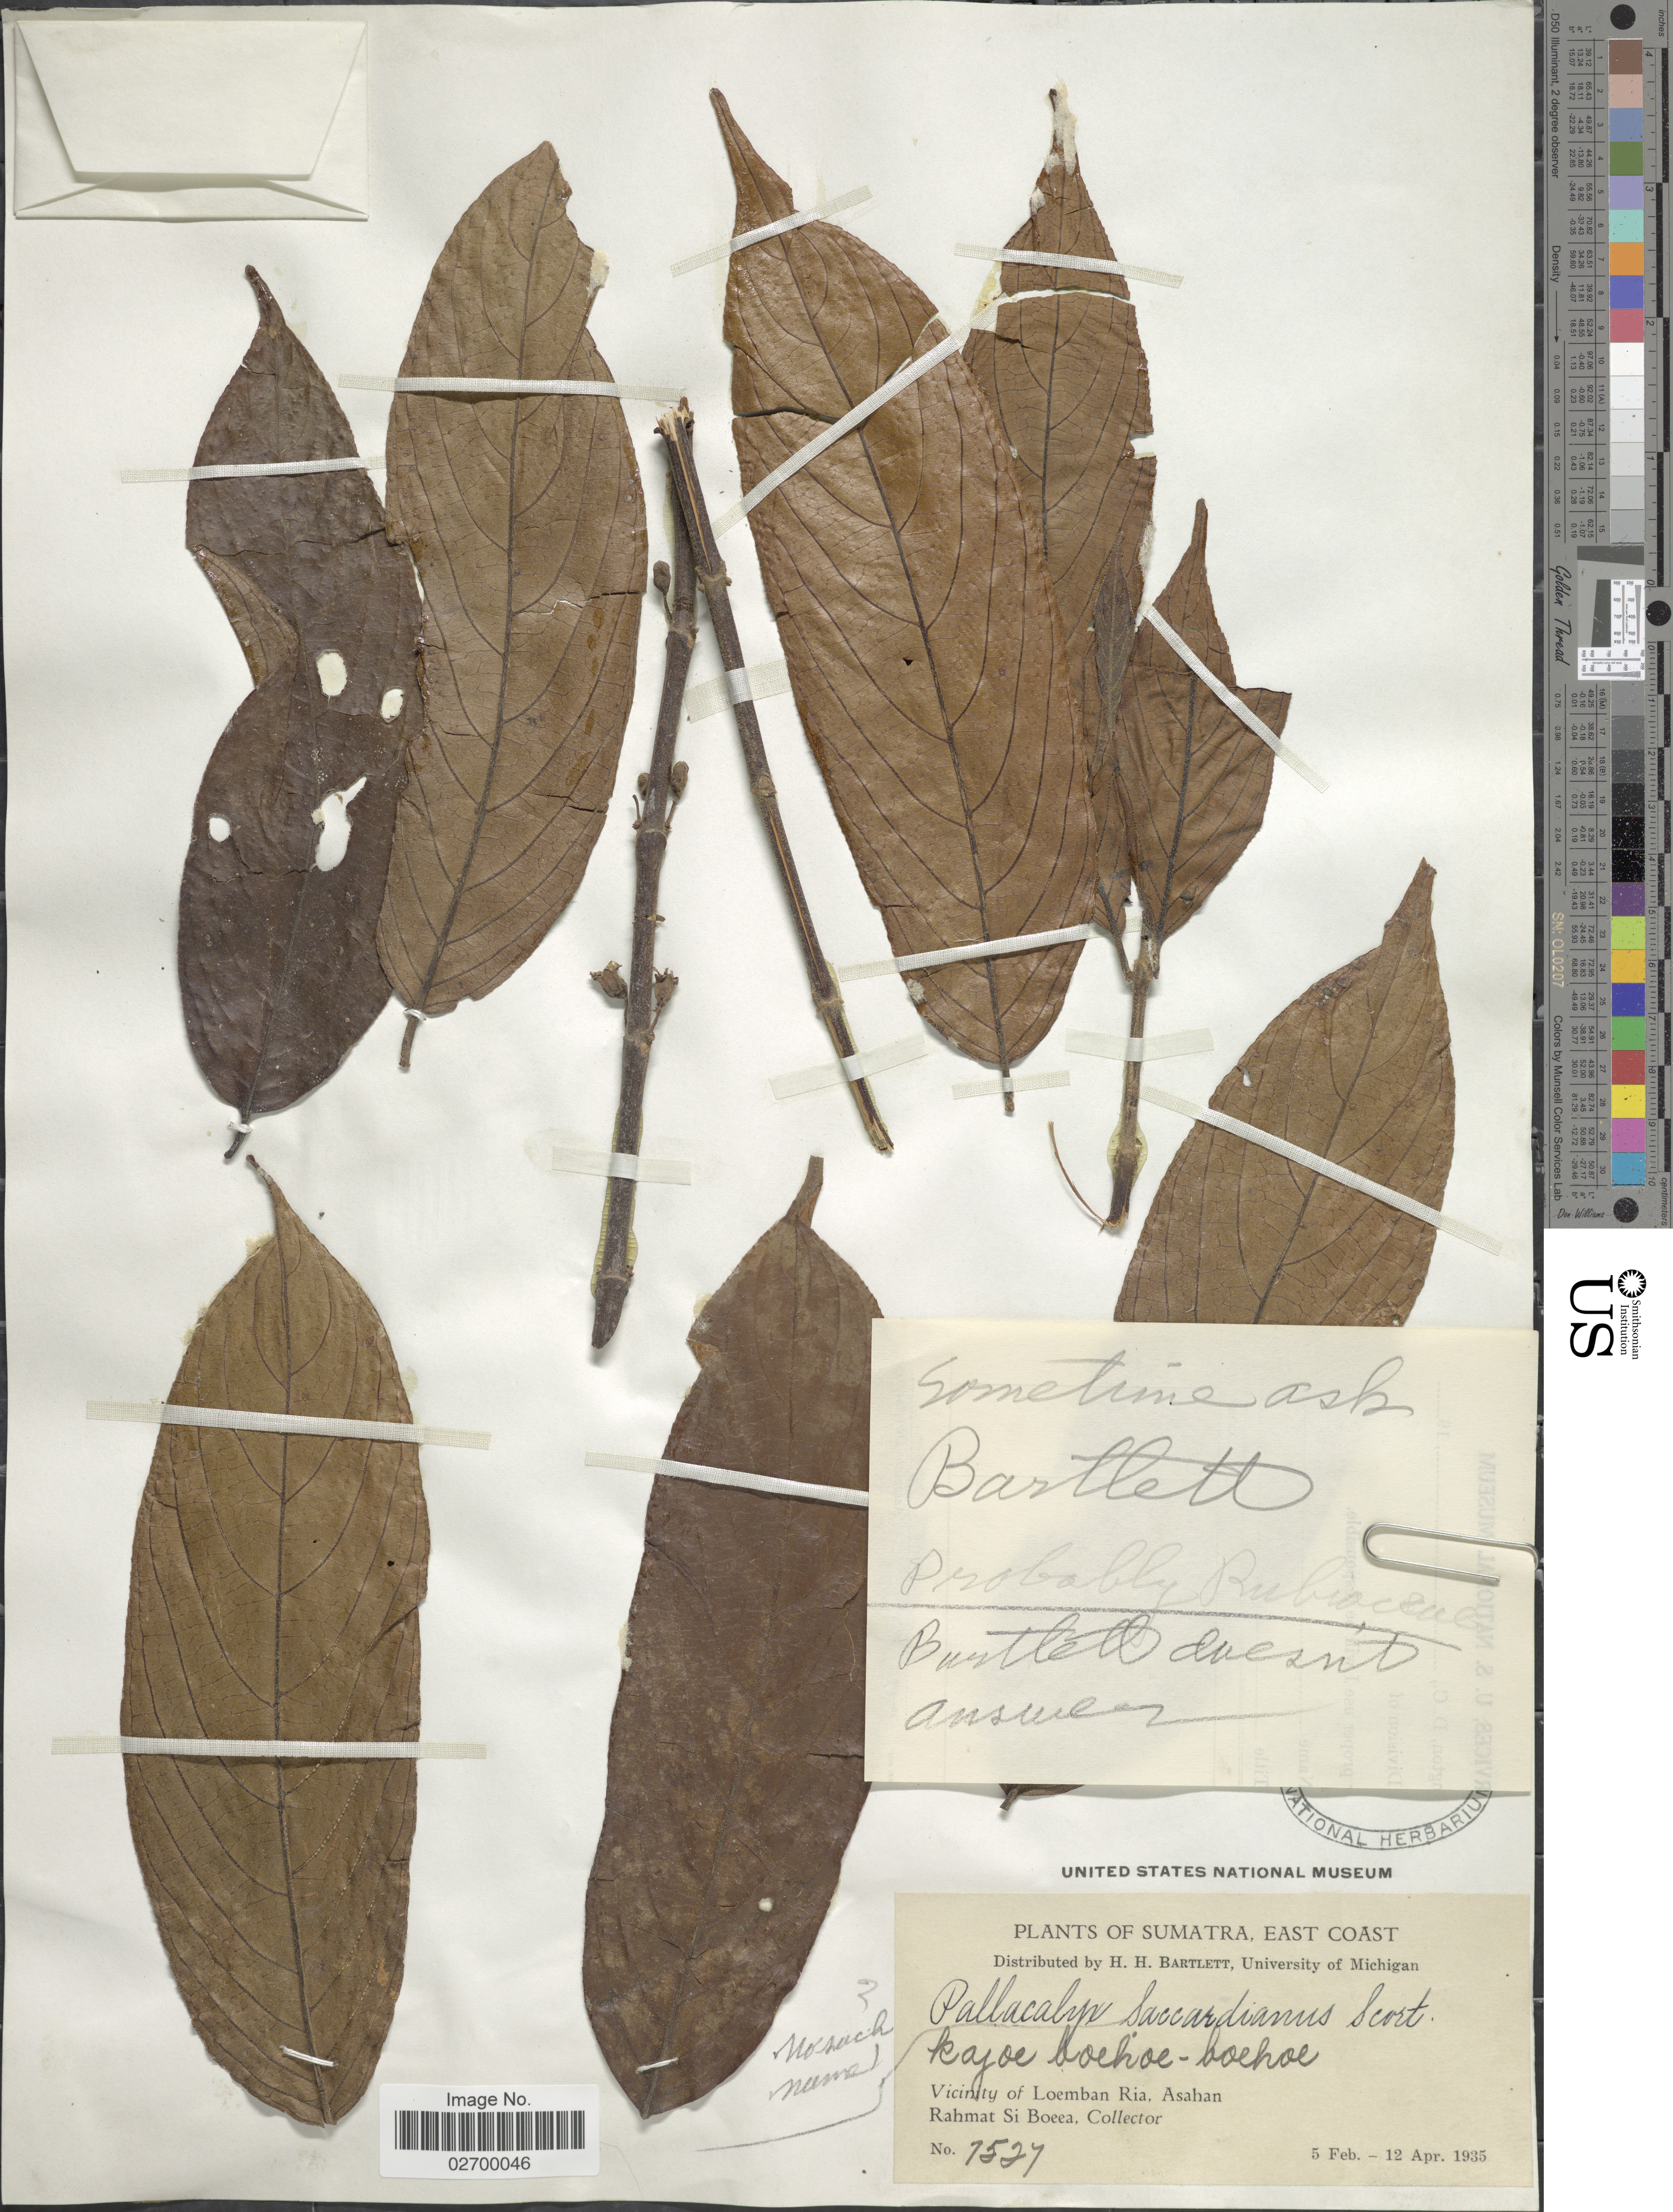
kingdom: Plantae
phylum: Tracheophyta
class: Magnoliopsida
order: Gentianales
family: Rubiaceae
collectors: Rahmat Si Boeea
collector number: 7527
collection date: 1935-02-05/1935-04-12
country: Indonesia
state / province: Sumatra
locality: East Coast. Vicinity of Loemban Ria, Asahan